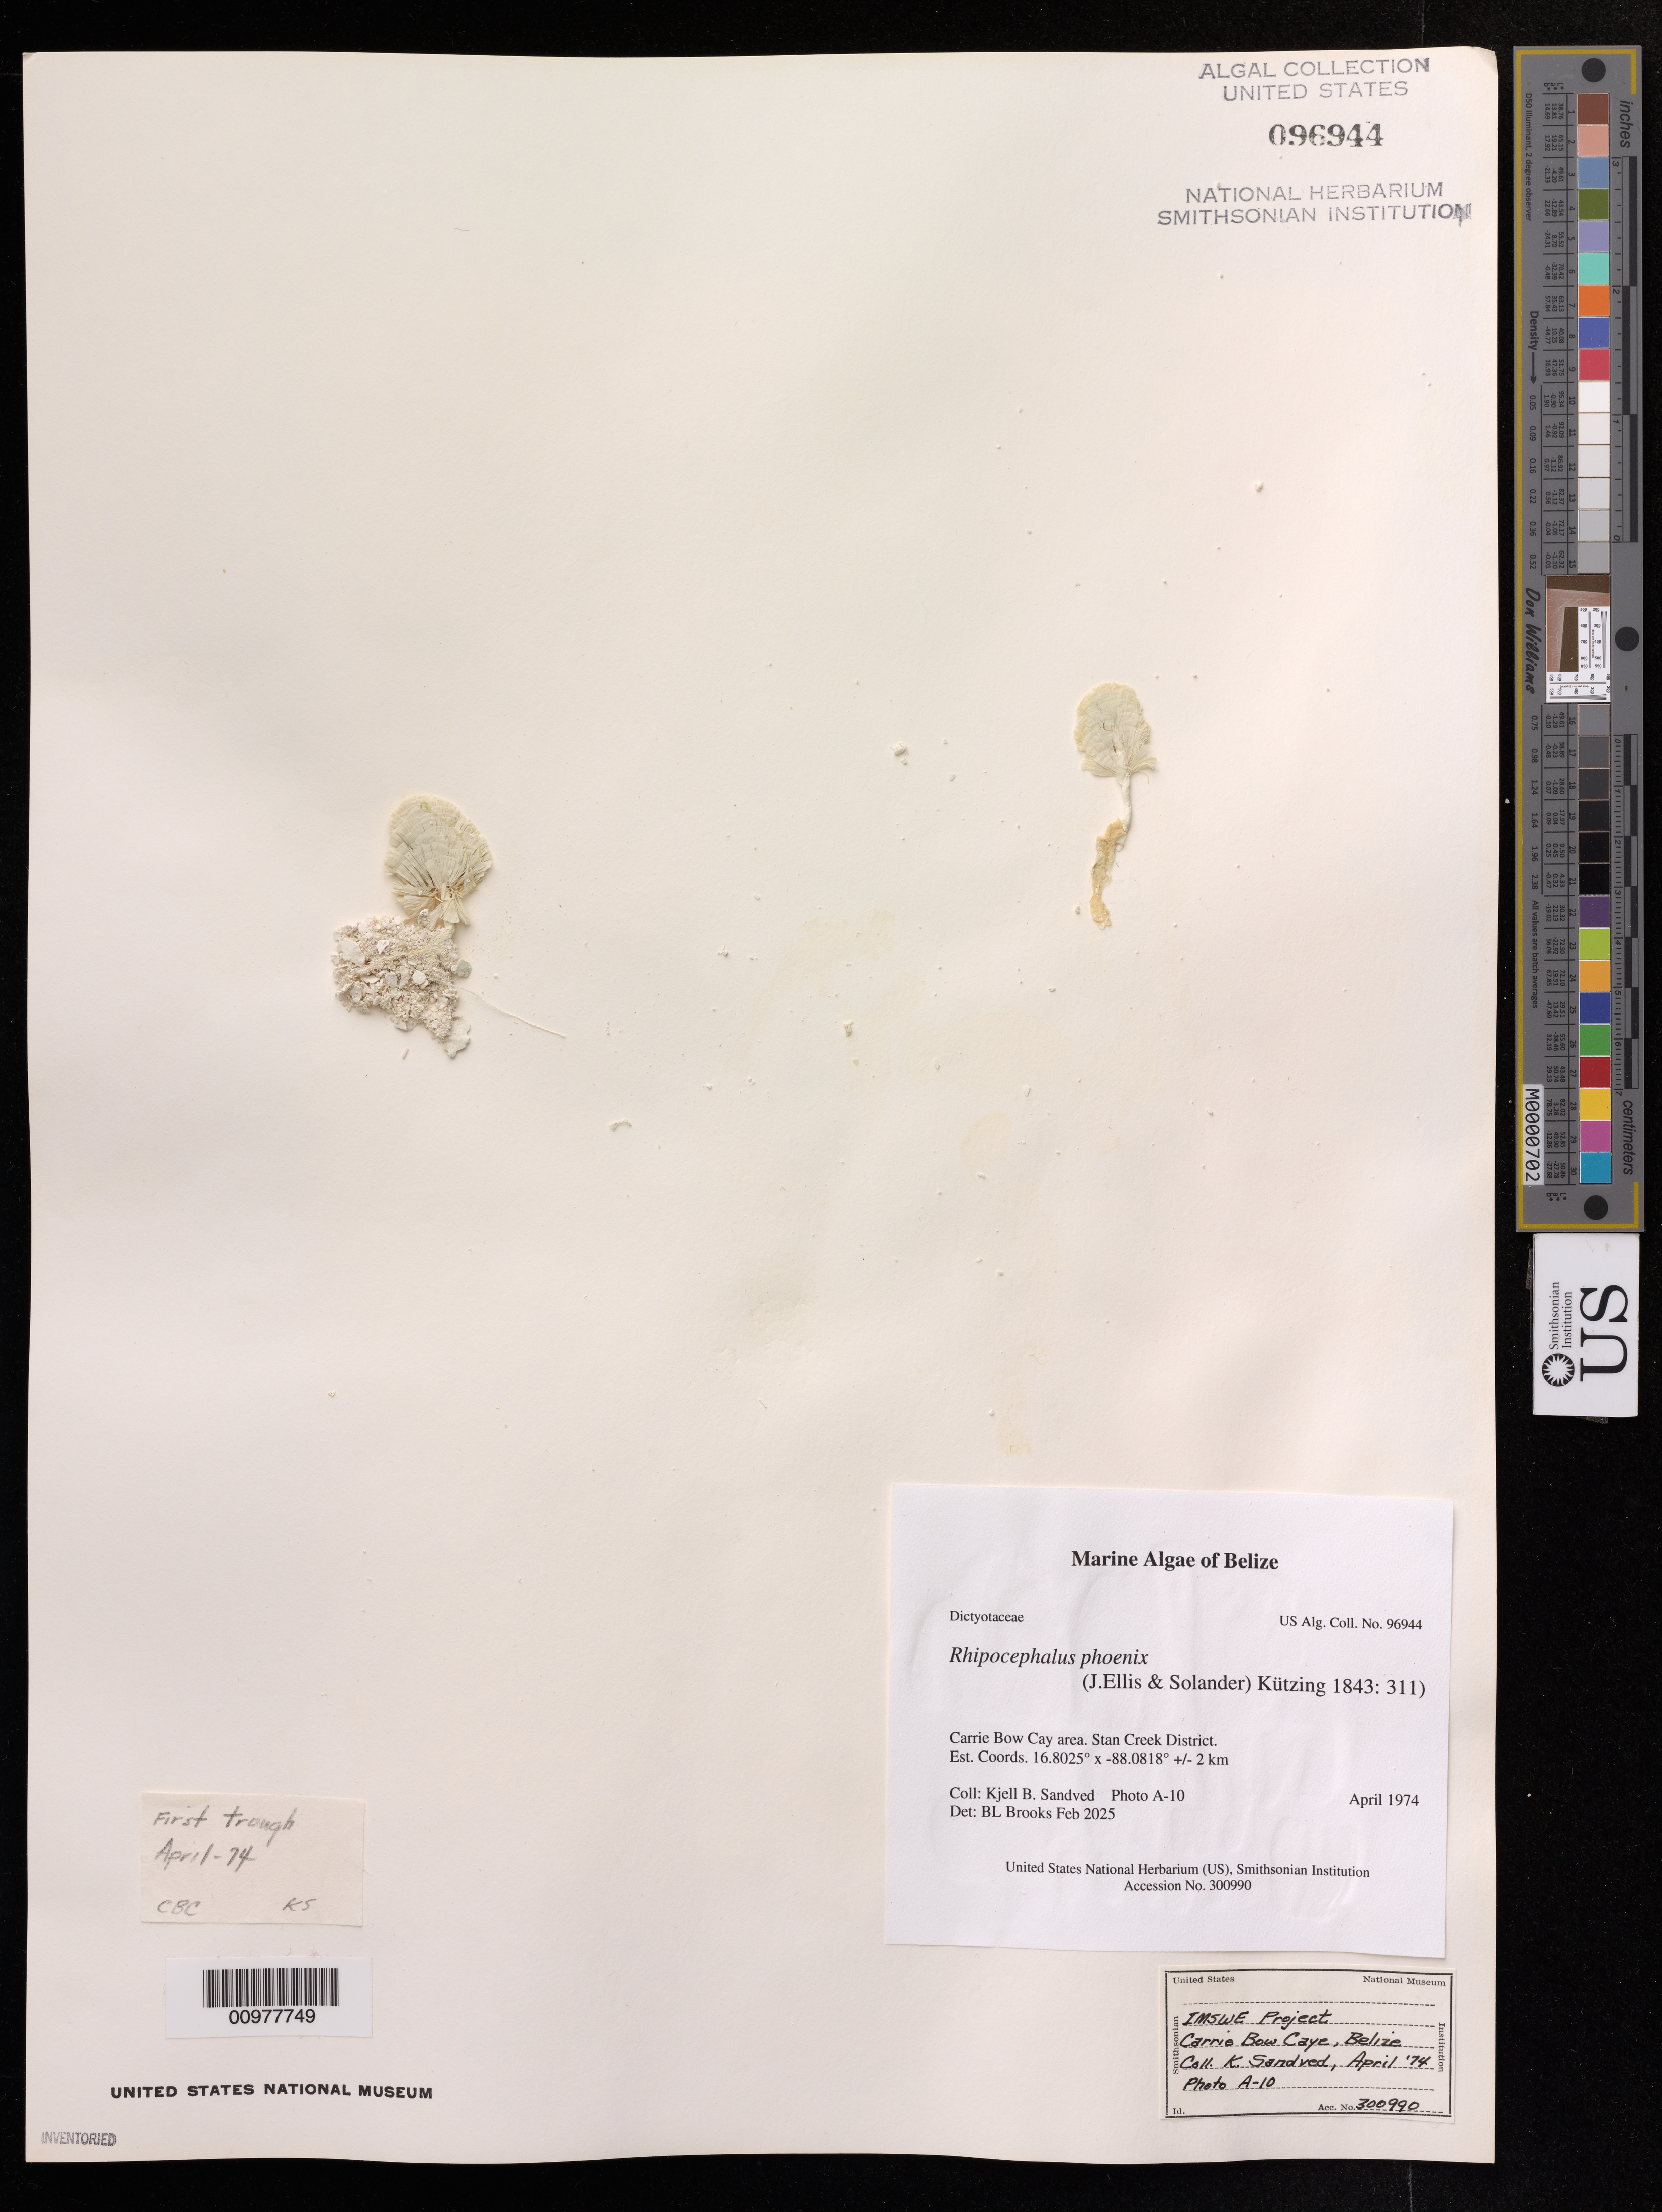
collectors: K. Sandved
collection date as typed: Apr 1974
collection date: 1974-04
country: Belize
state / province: Stann Creek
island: Carrie Bow Cay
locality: First trough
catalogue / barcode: US 96944